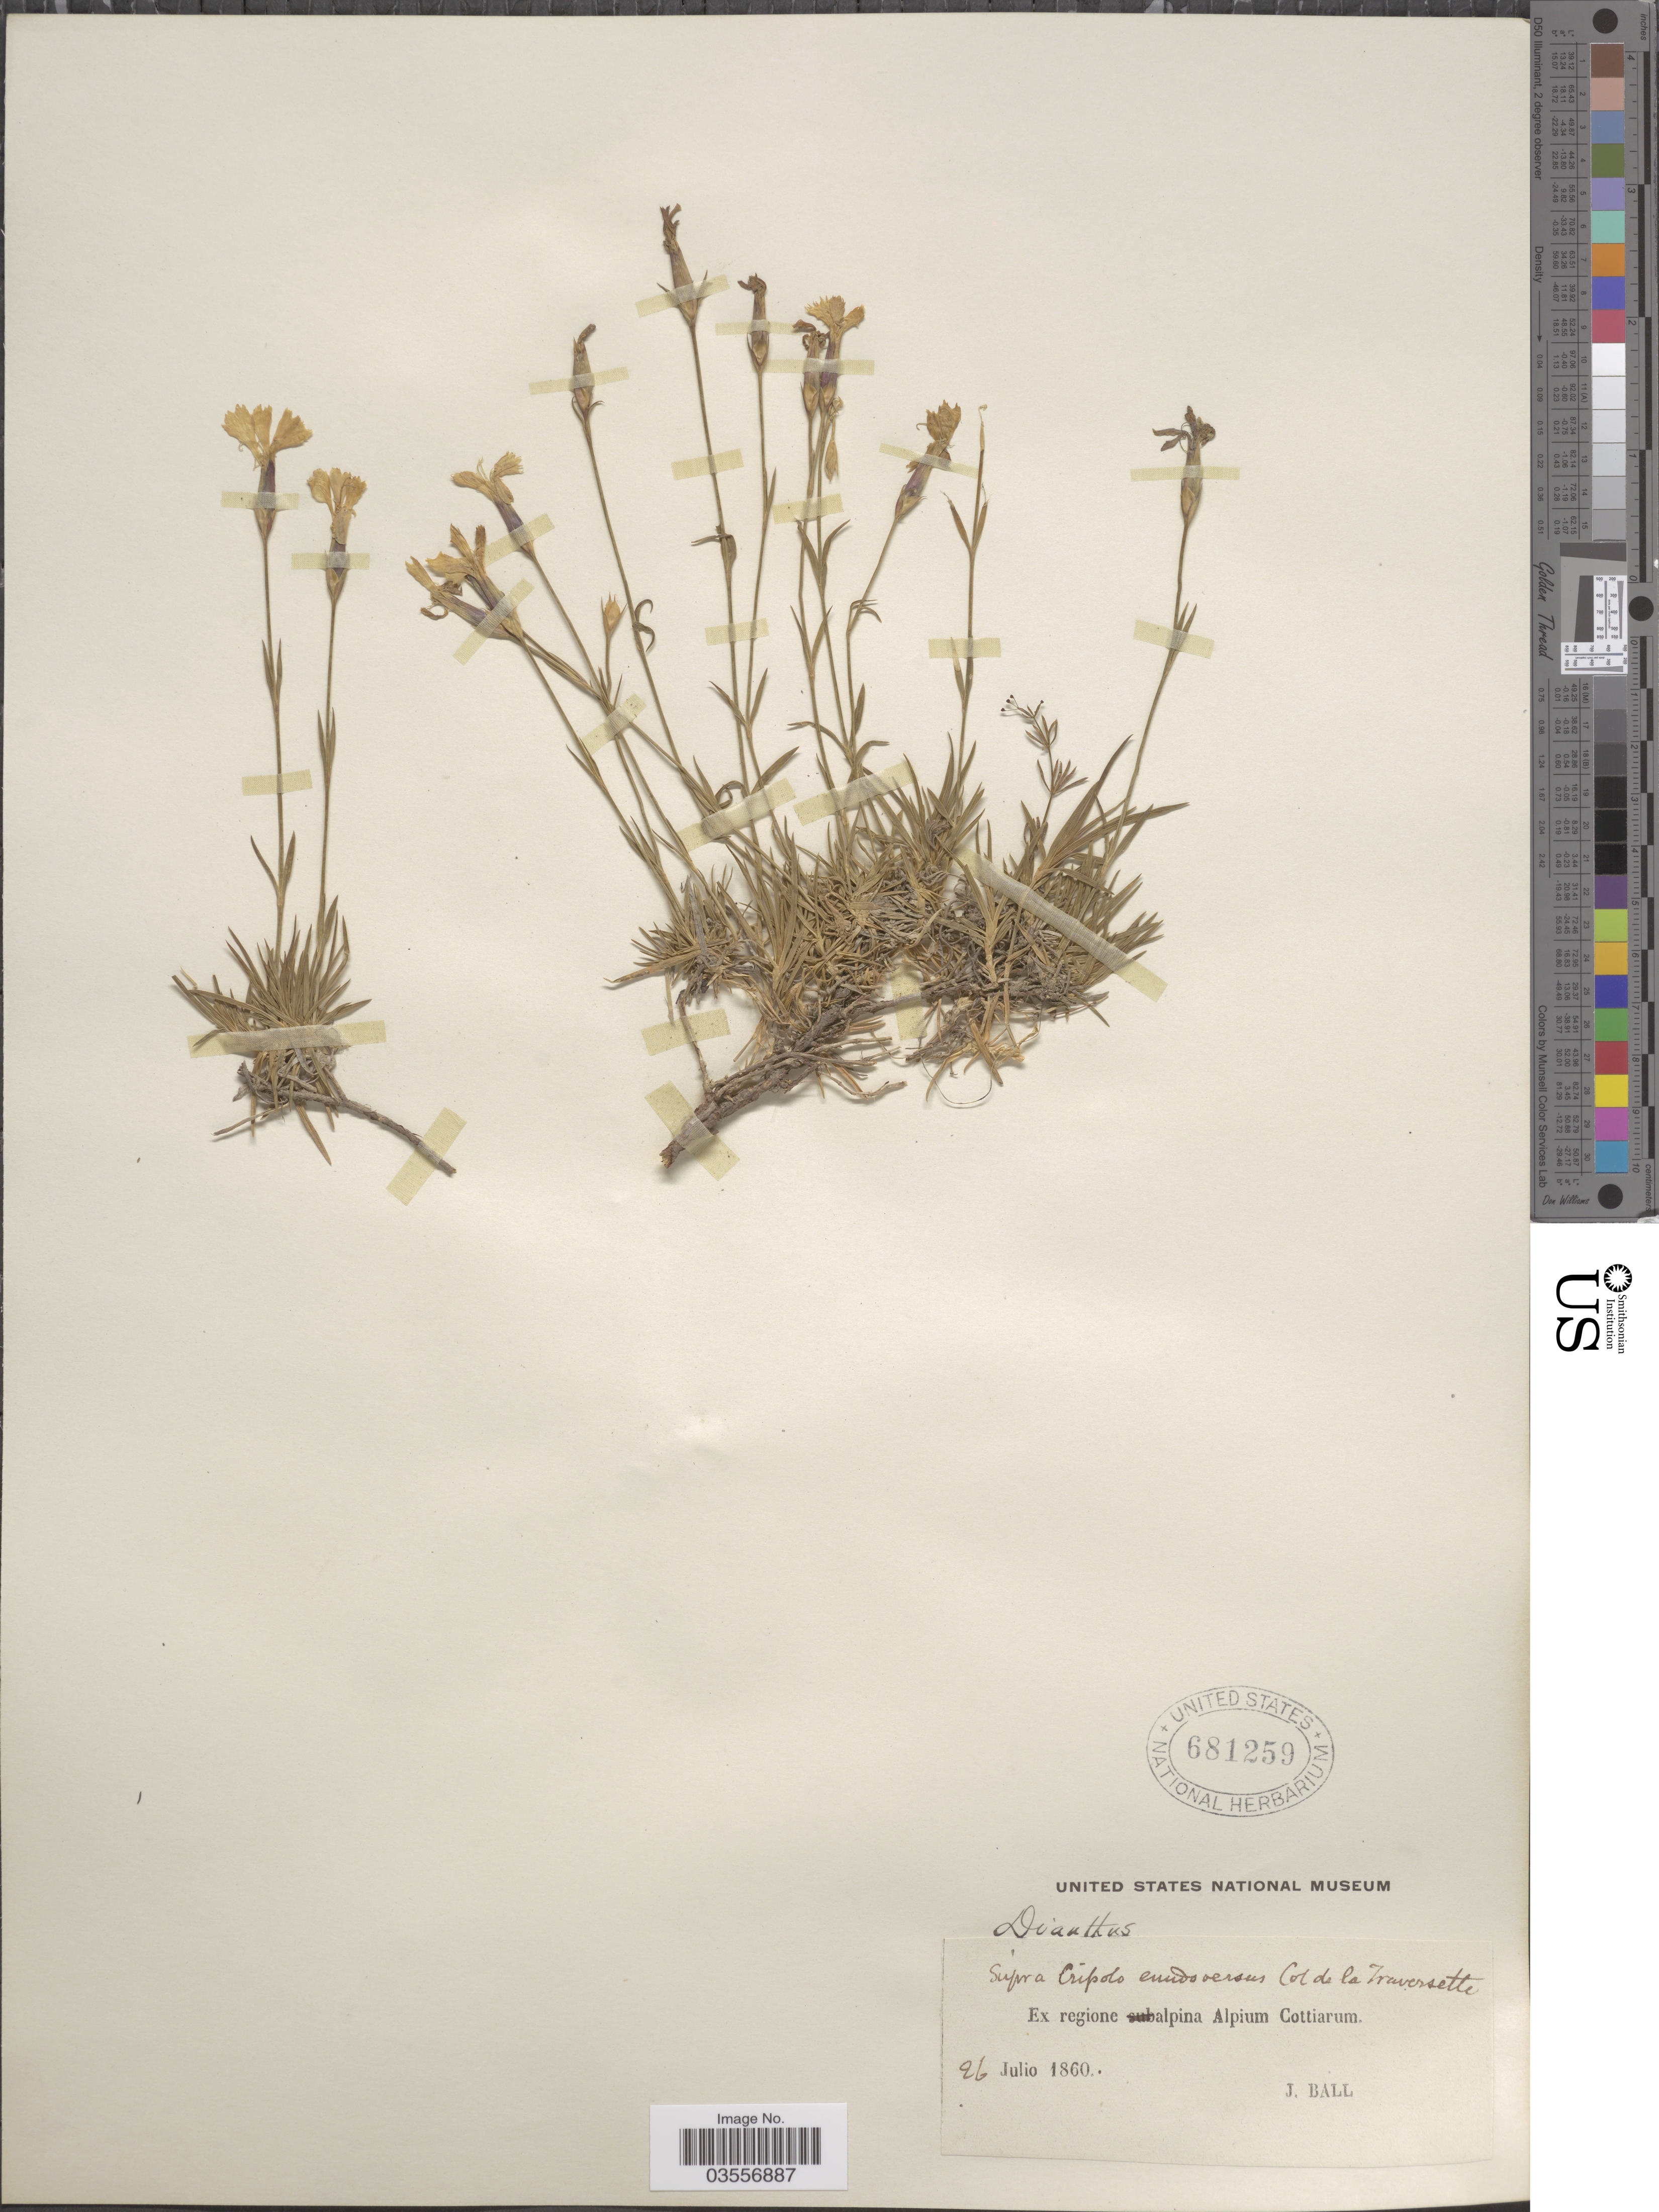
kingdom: Plantae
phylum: Tracheophyta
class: Magnoliopsida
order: Caryophyllales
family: Caryophyllaceae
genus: Dianthus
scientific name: Dianthus sp.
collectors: J. Ball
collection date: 1860-07-26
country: Italy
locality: Supra Crissolo eunds versus Col de la Traversette. Ex regione alpina Alpium Cottiarum.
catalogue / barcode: US 681259